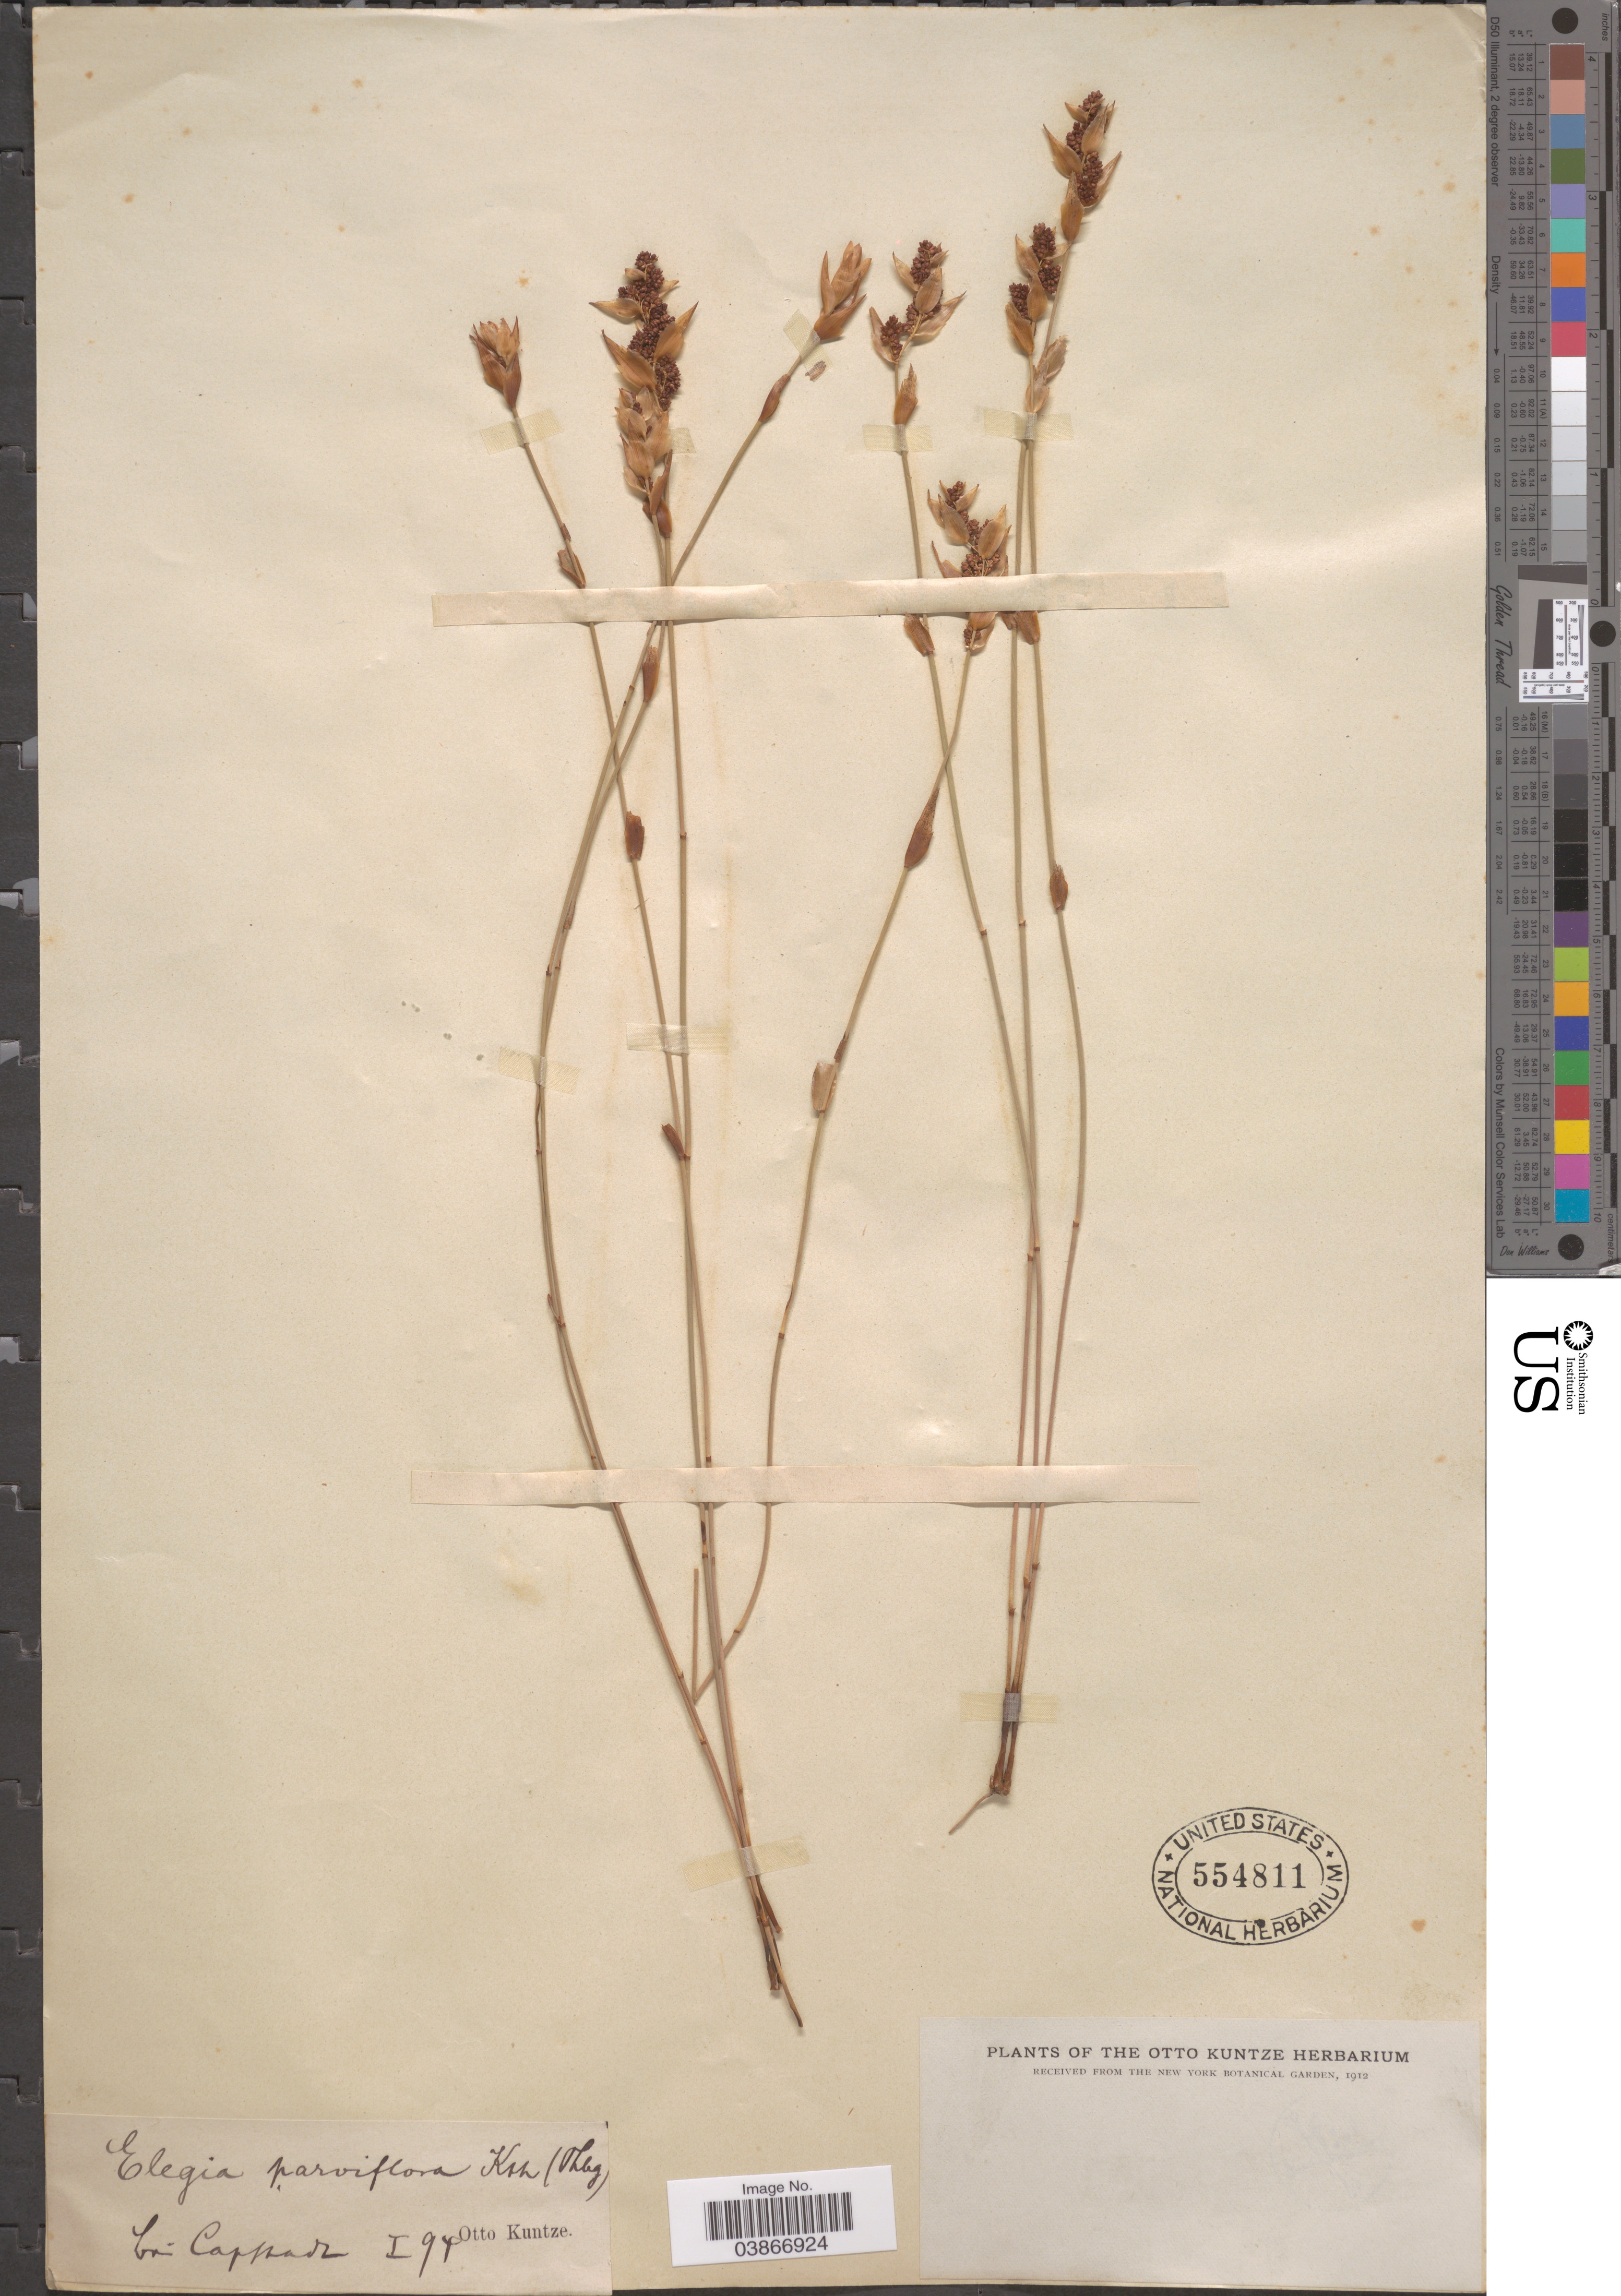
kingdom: Plantae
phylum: Tracheophyta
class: Liliopsida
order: Poales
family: Restionaceae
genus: Elegia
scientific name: Elegia parviflora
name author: (Thunb.) Kunth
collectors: C.E.O. Kuntze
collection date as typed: Transcribed d/m/y: /1/94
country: South Africa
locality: Bei Capstadt.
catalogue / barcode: US 554811